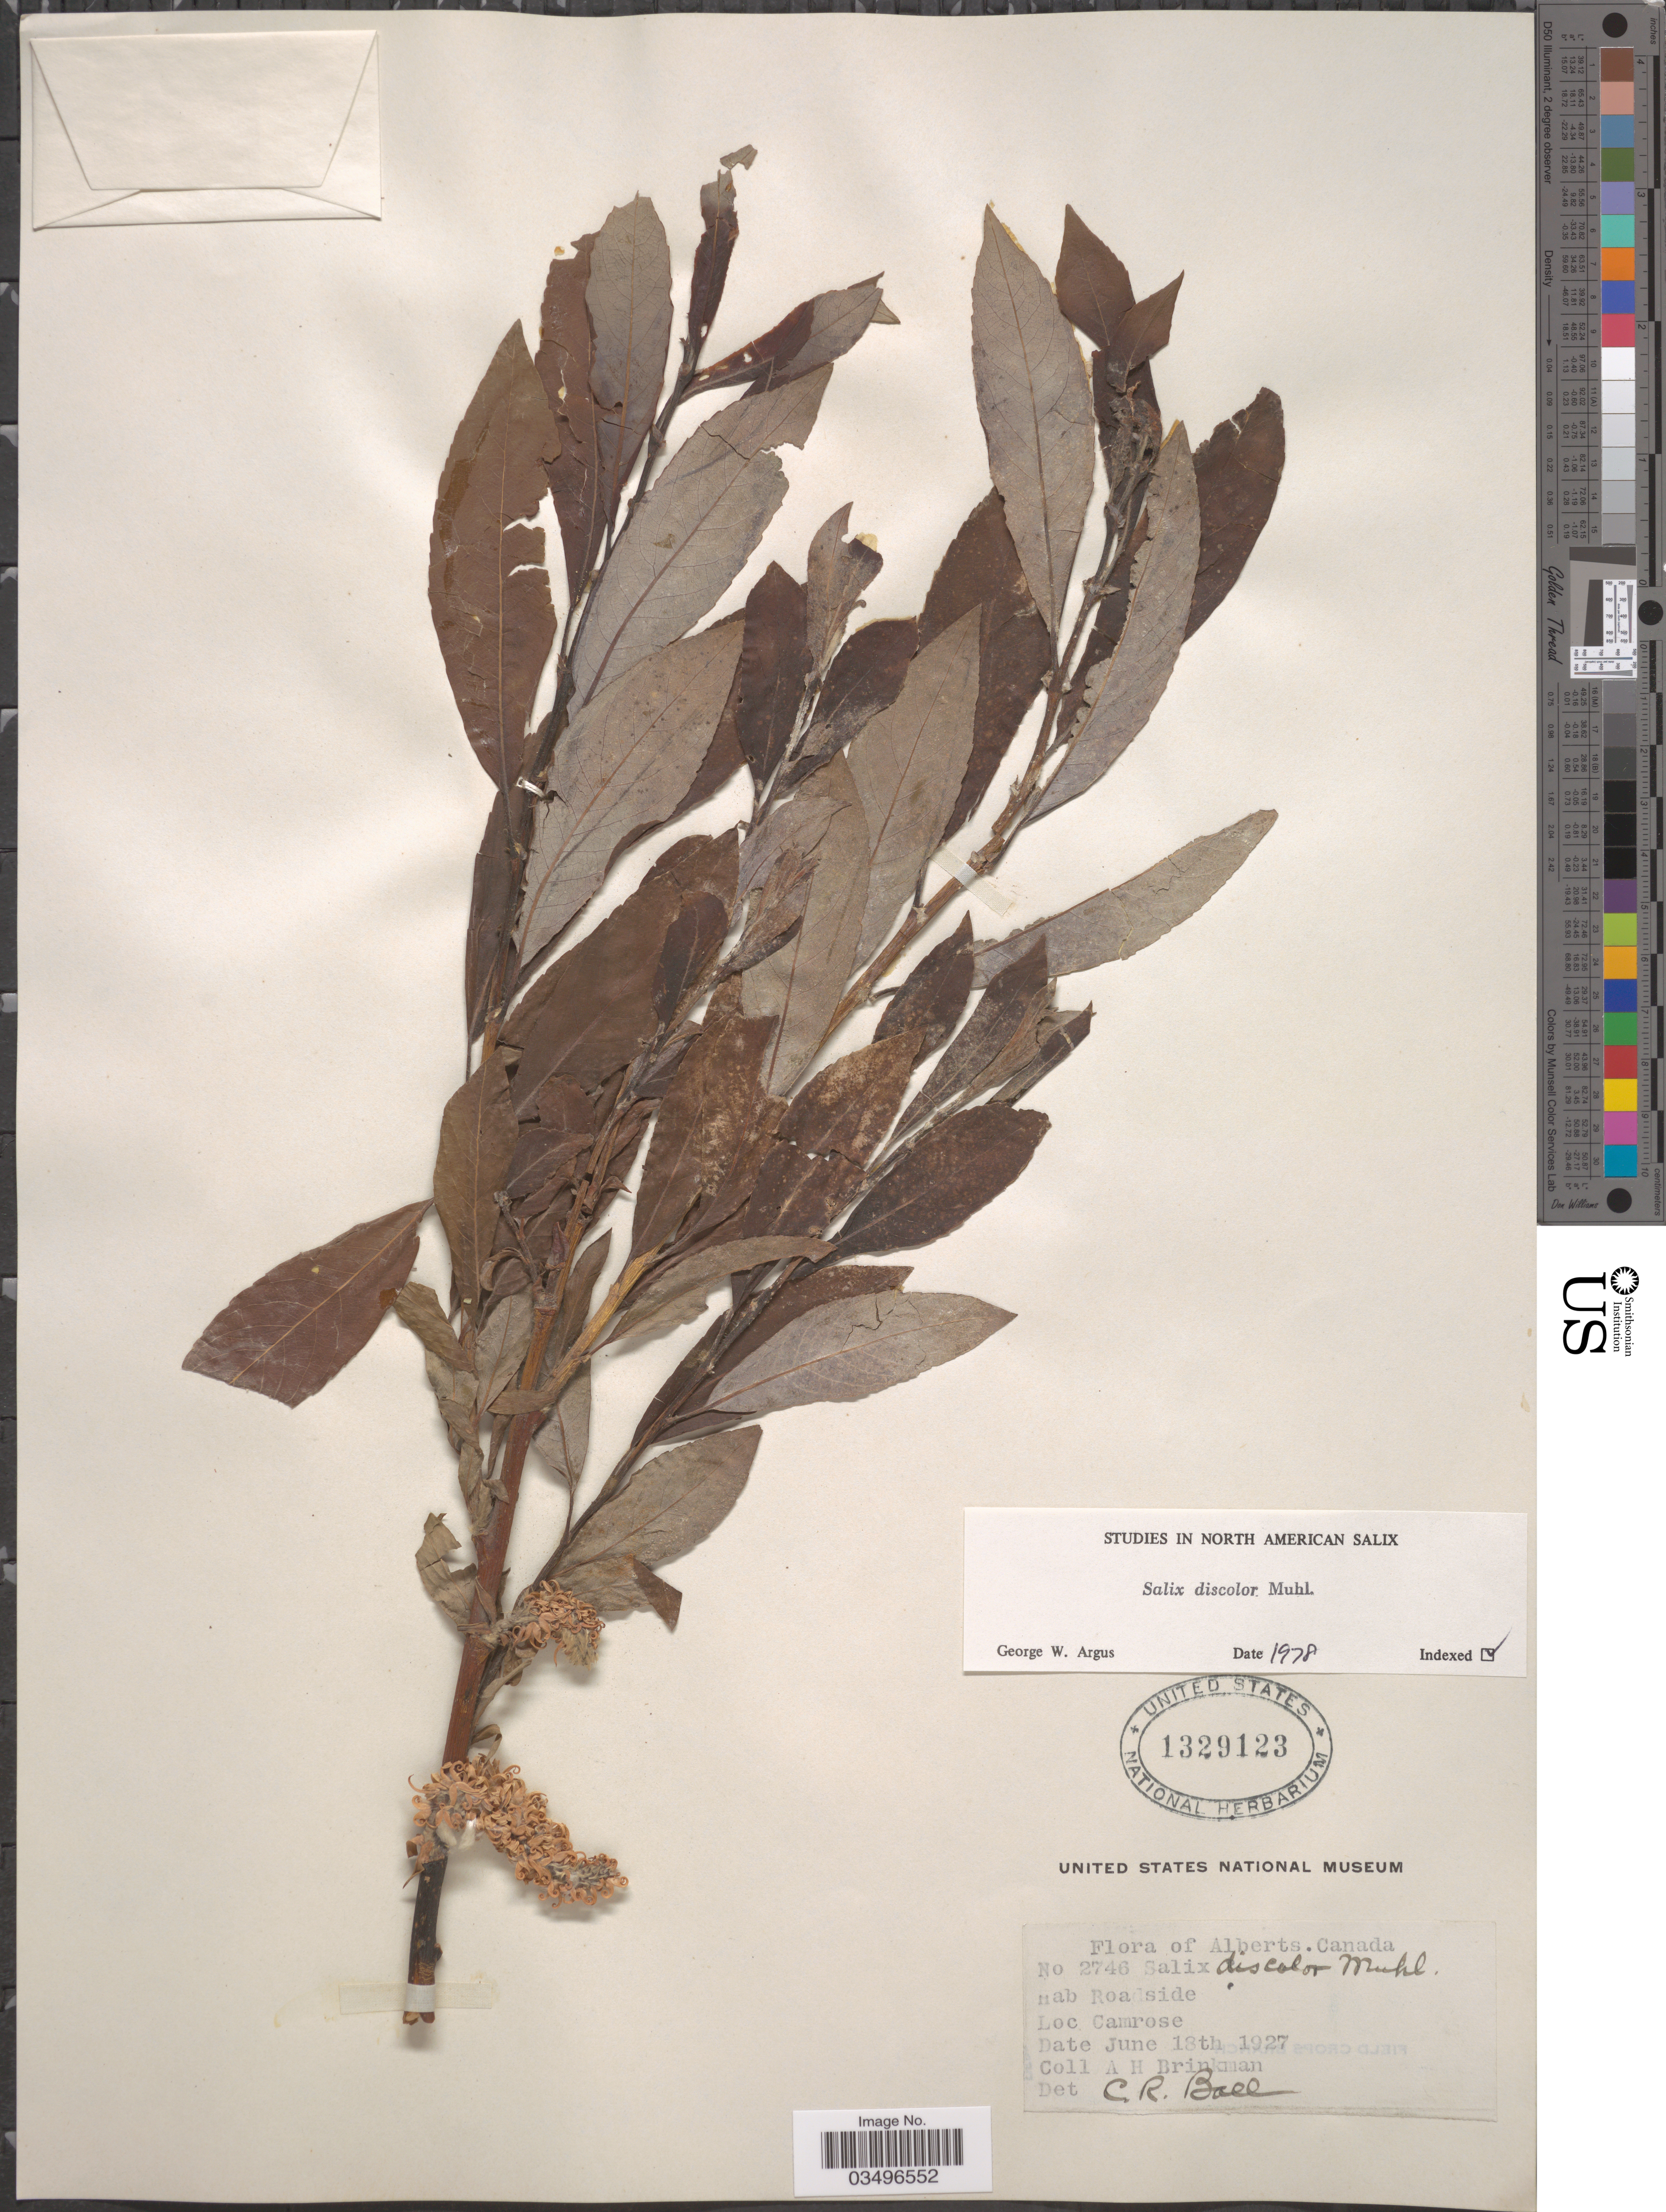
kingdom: Plantae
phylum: Tracheophyta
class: Magnoliopsida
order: Malpighiales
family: Salicaceae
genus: Salix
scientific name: Salix discolor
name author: Muhl.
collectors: A. Brinkman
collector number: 2746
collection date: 1927-06-18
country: Canada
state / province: Alberta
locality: Alberts. Camrose.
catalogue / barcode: US 1329123